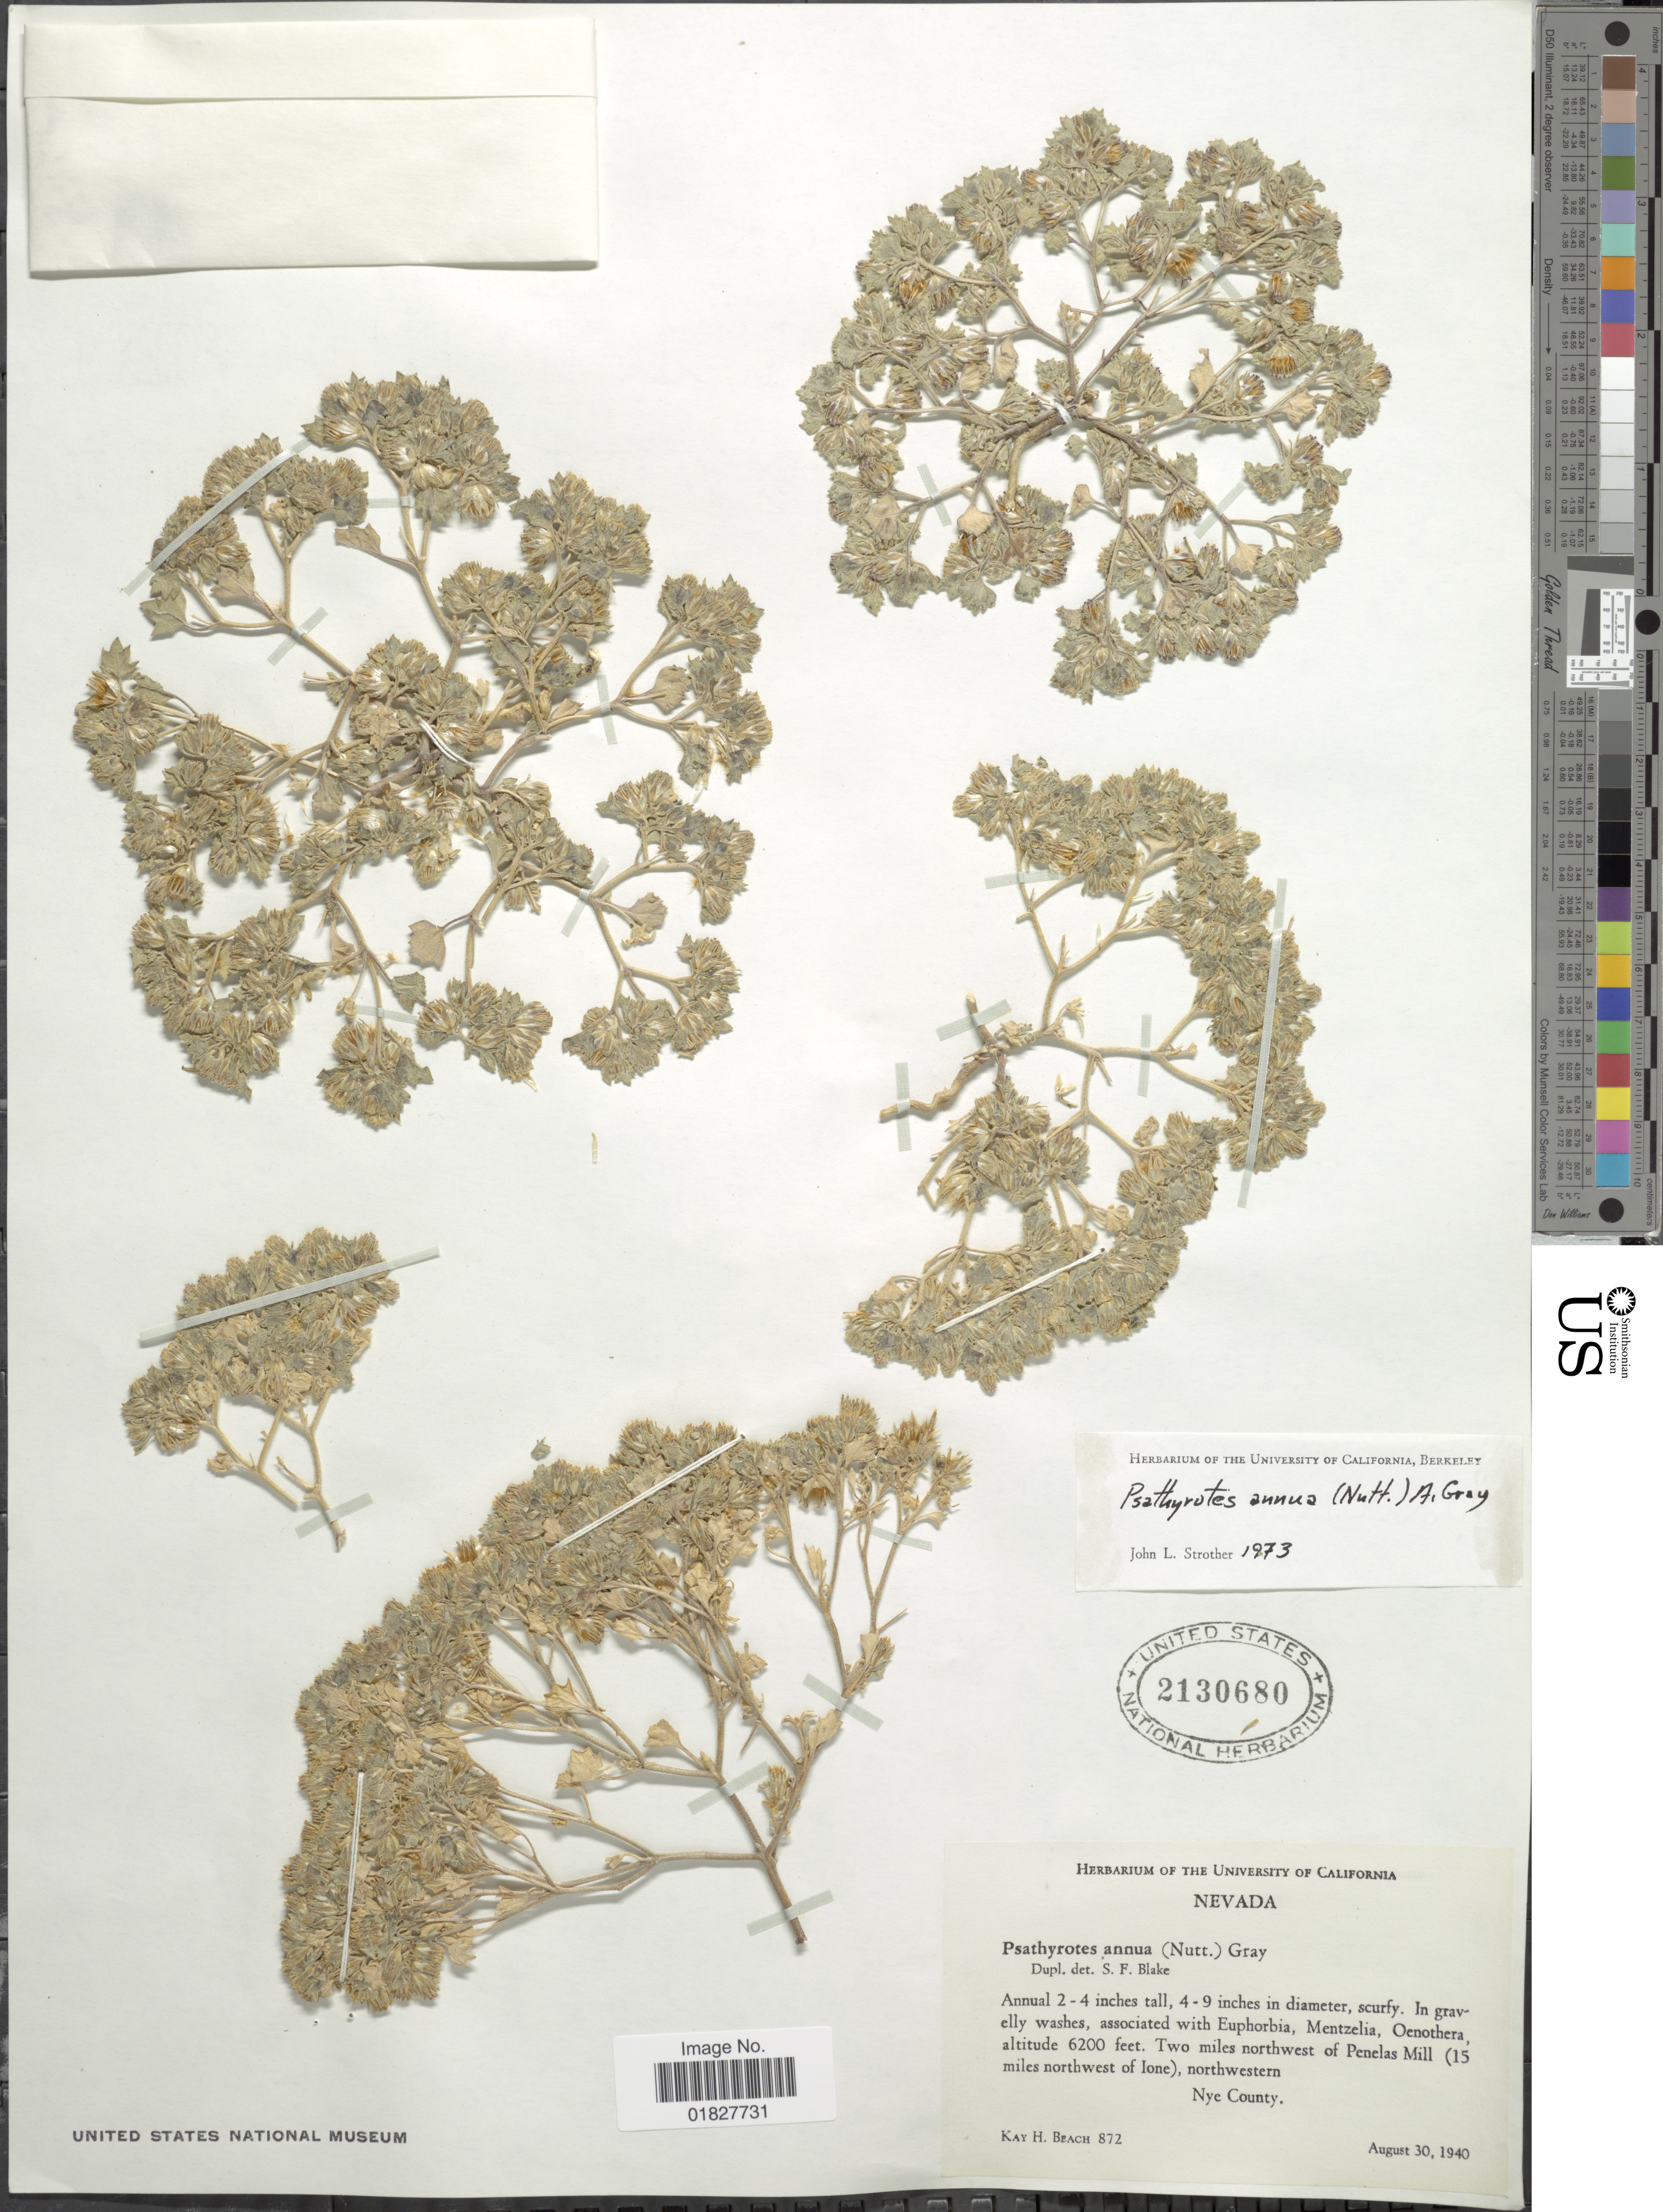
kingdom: Plantae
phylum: Tracheophyta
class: Magnoliopsida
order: Asterales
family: Asteraceae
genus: Psathyrotes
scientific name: Psathyrotes annua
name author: (Nutt.) A. Gray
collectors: K. H. Beach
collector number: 872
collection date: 1940-08-30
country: United States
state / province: Nevada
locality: Tow miles northwest of Penelas Mill (15 miles northwest of Ione), northwestern Nye County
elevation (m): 1890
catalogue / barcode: US 2130680